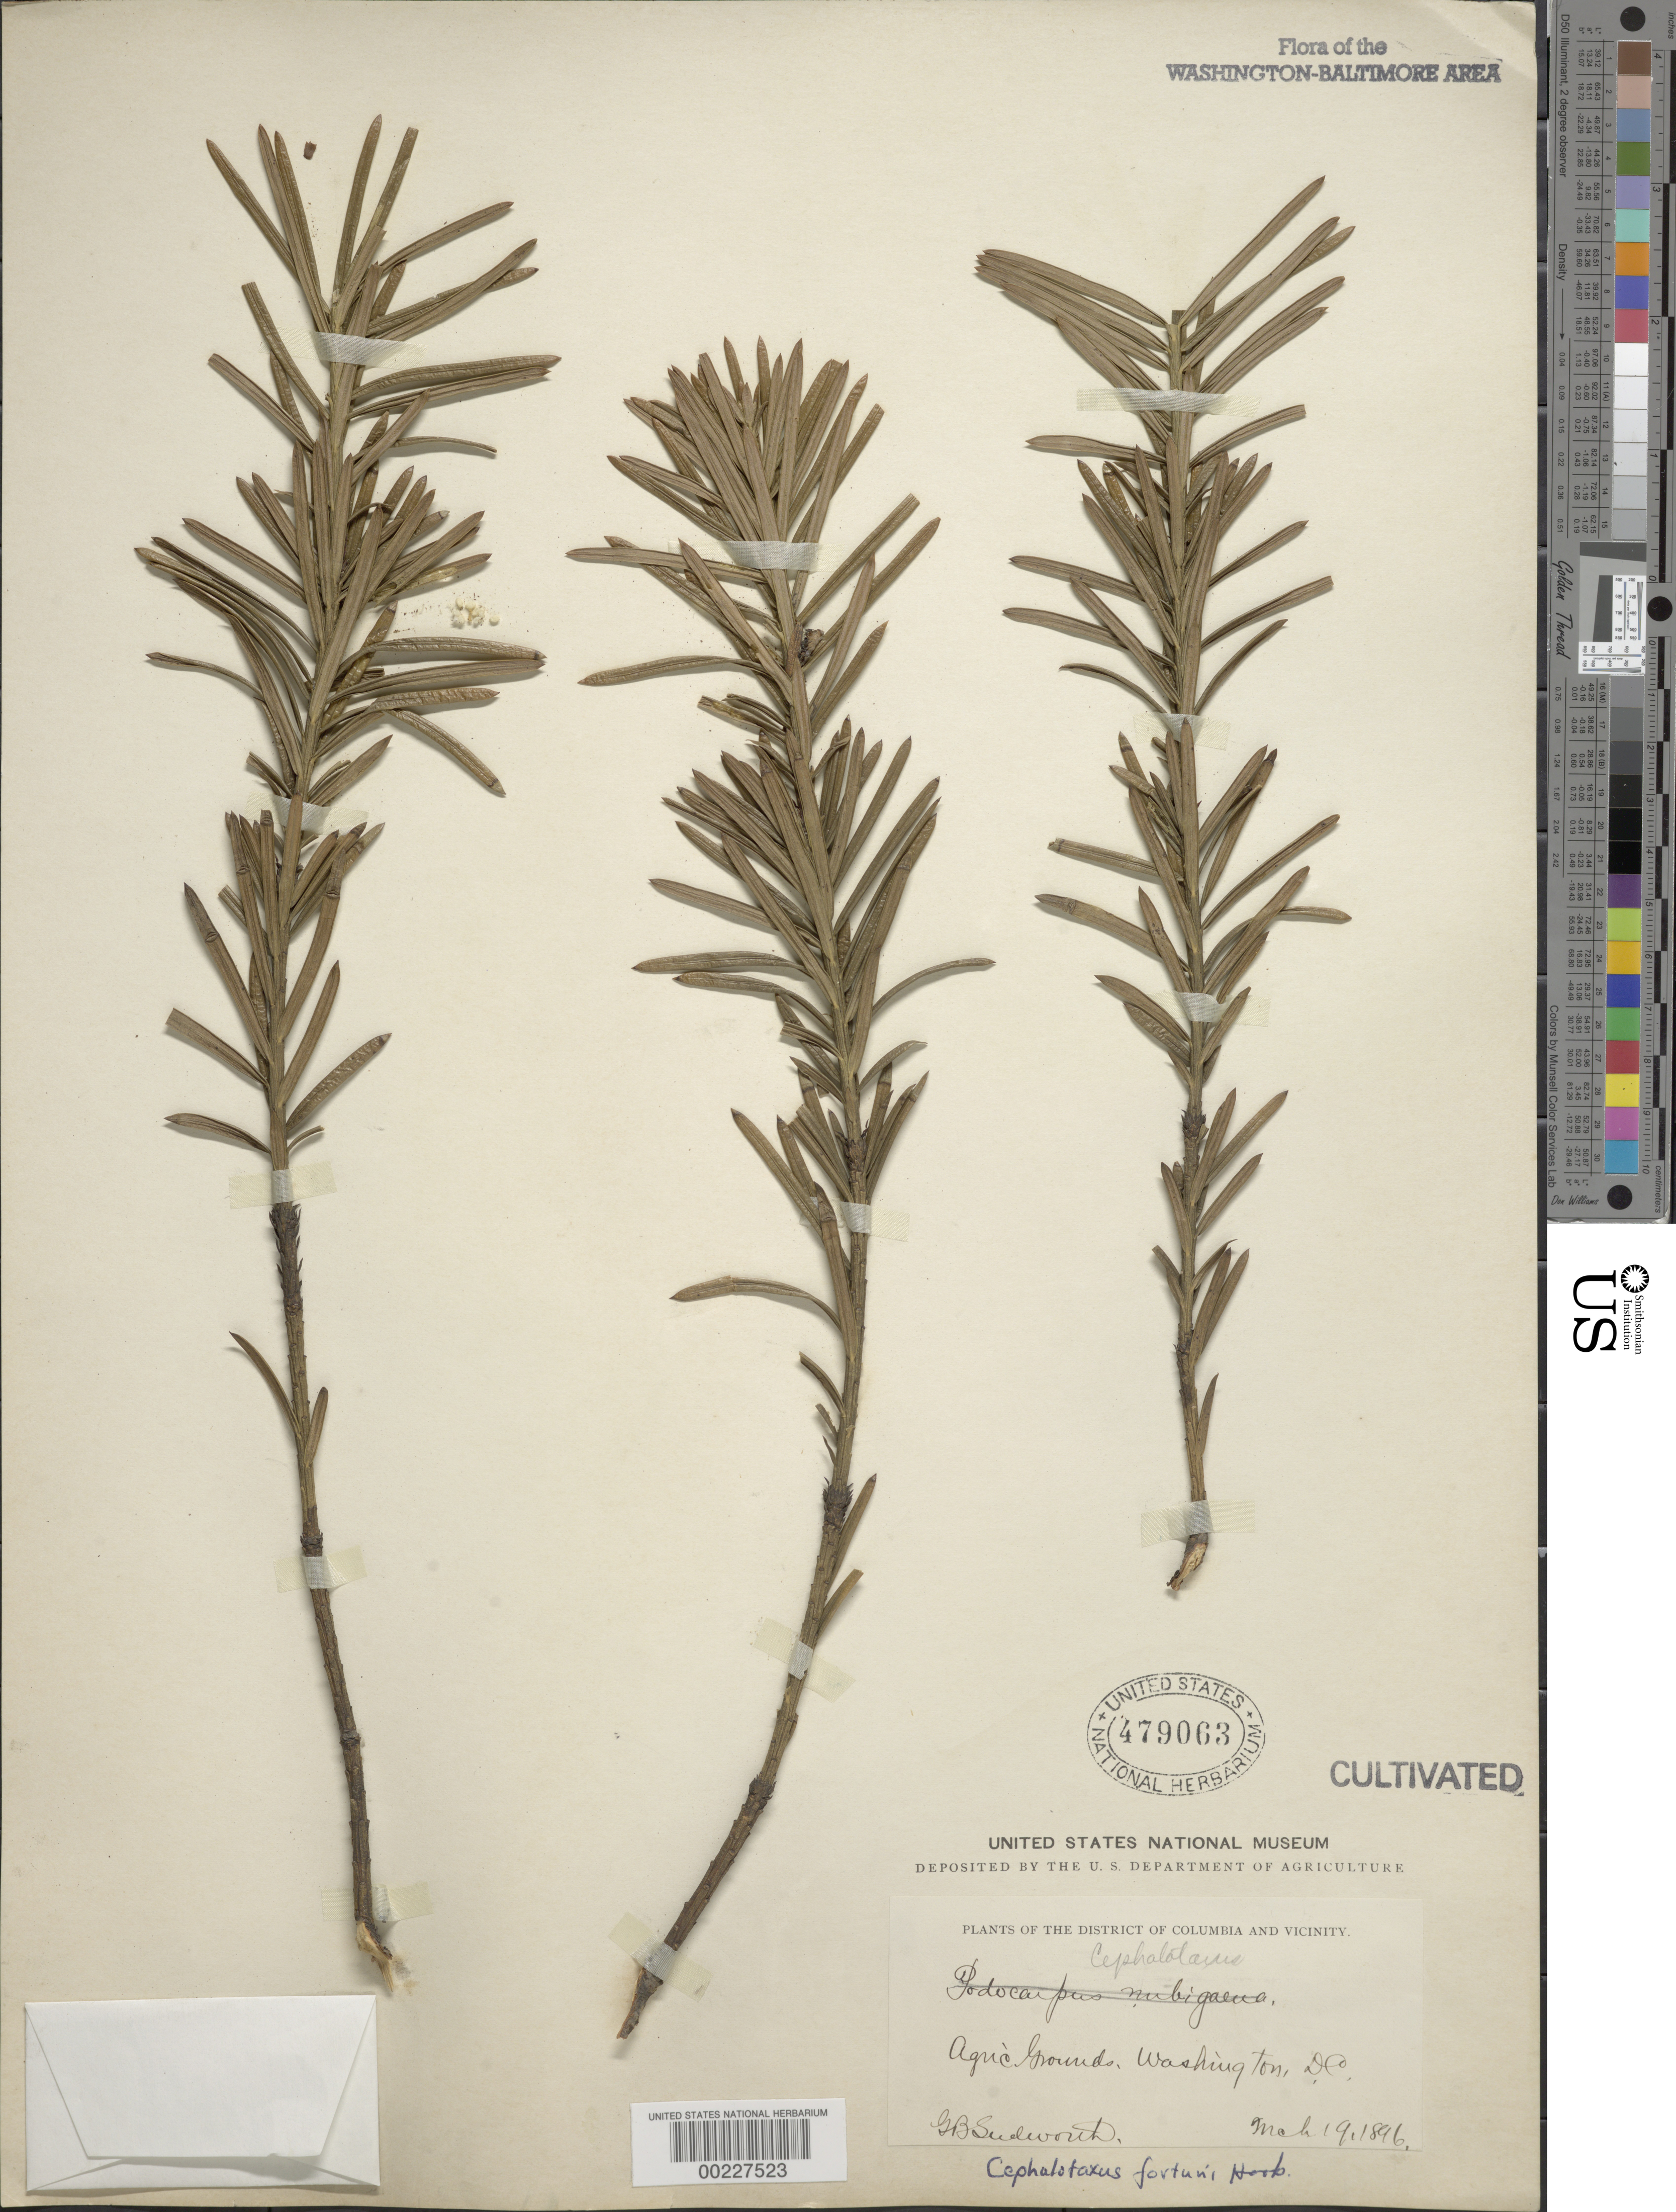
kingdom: Plantae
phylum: Tracheophyta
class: Pinopsida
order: Pinales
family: Cephalotaxaceae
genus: Cephalotaxus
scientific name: Cephalotaxus fortunei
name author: Hook.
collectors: G. B. Sudworth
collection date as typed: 19 Mar 1896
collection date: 1896-03-19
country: United States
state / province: District of Columbia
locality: Agricultural grounds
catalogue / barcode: US 479063